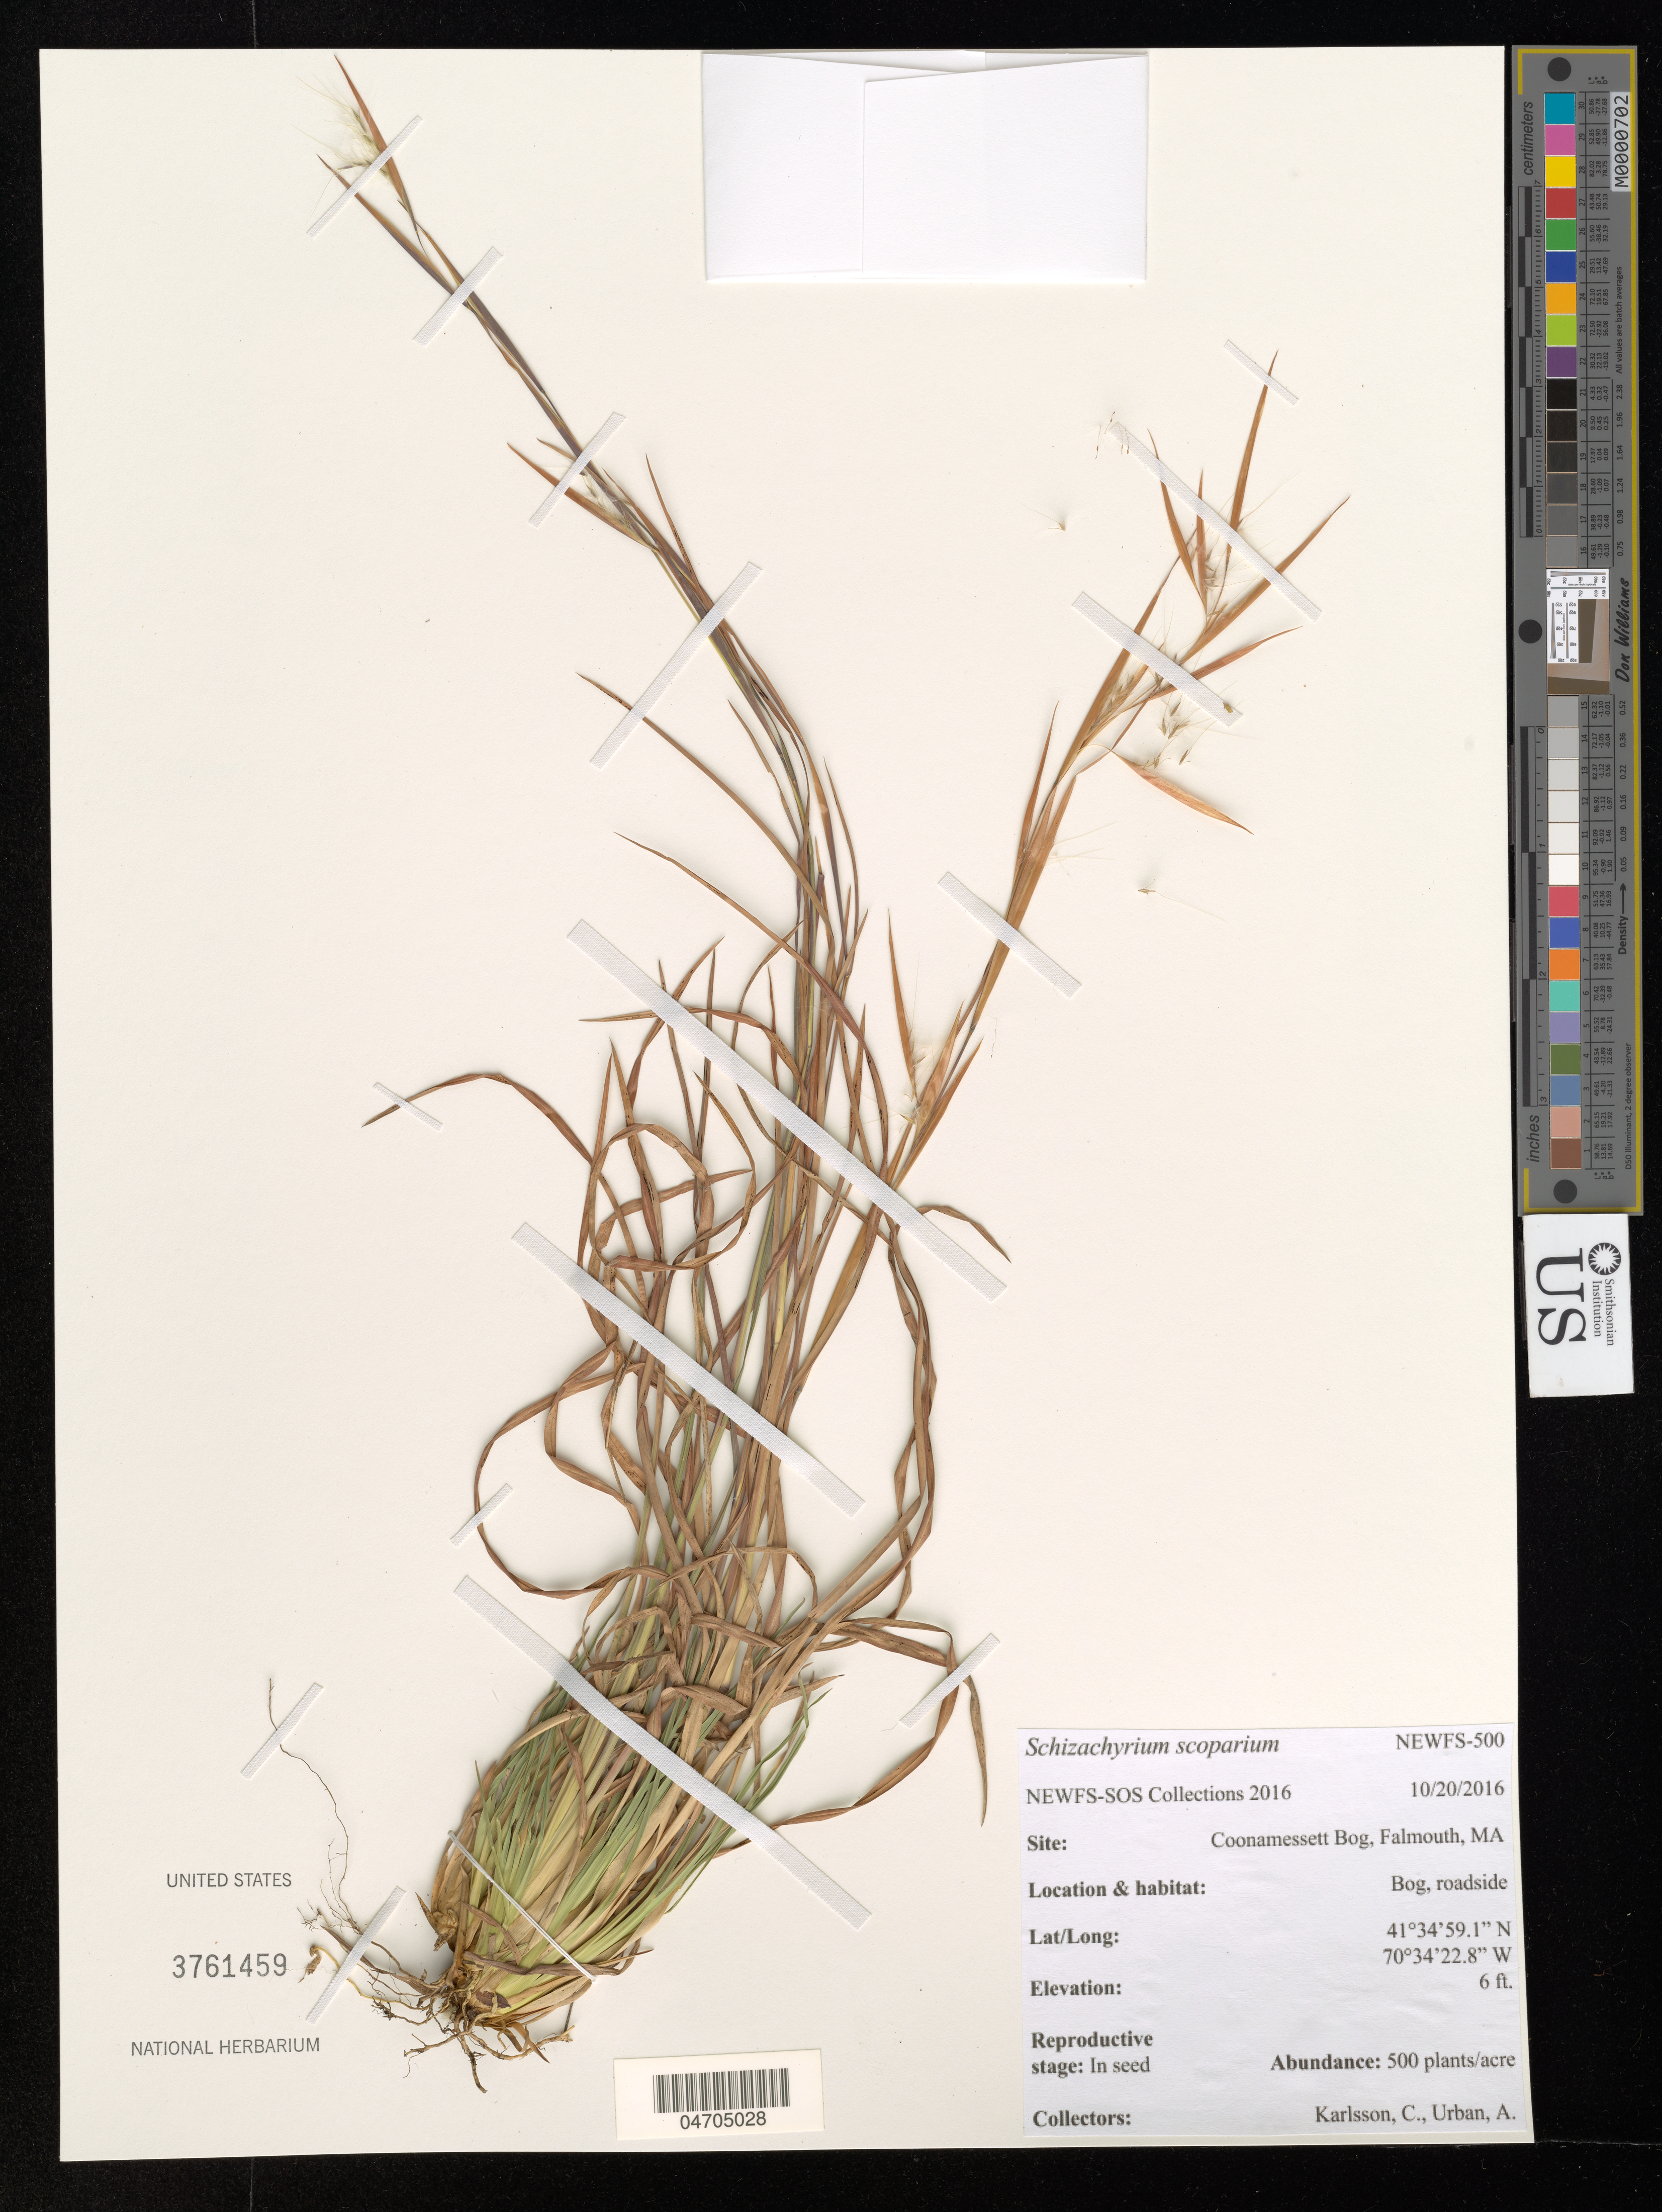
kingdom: Plantae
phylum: Tracheophyta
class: Liliopsida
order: Poales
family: Poaceae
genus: Schizachyrium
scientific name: Schizachyrium scoparium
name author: (Michx.) Nash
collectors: C. Karlsson & A. Urban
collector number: NEWFS-500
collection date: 2016-10-20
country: United States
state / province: Massachusetts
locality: Coonamessett Bog, Falmouth.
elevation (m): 2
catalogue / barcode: US 3761459